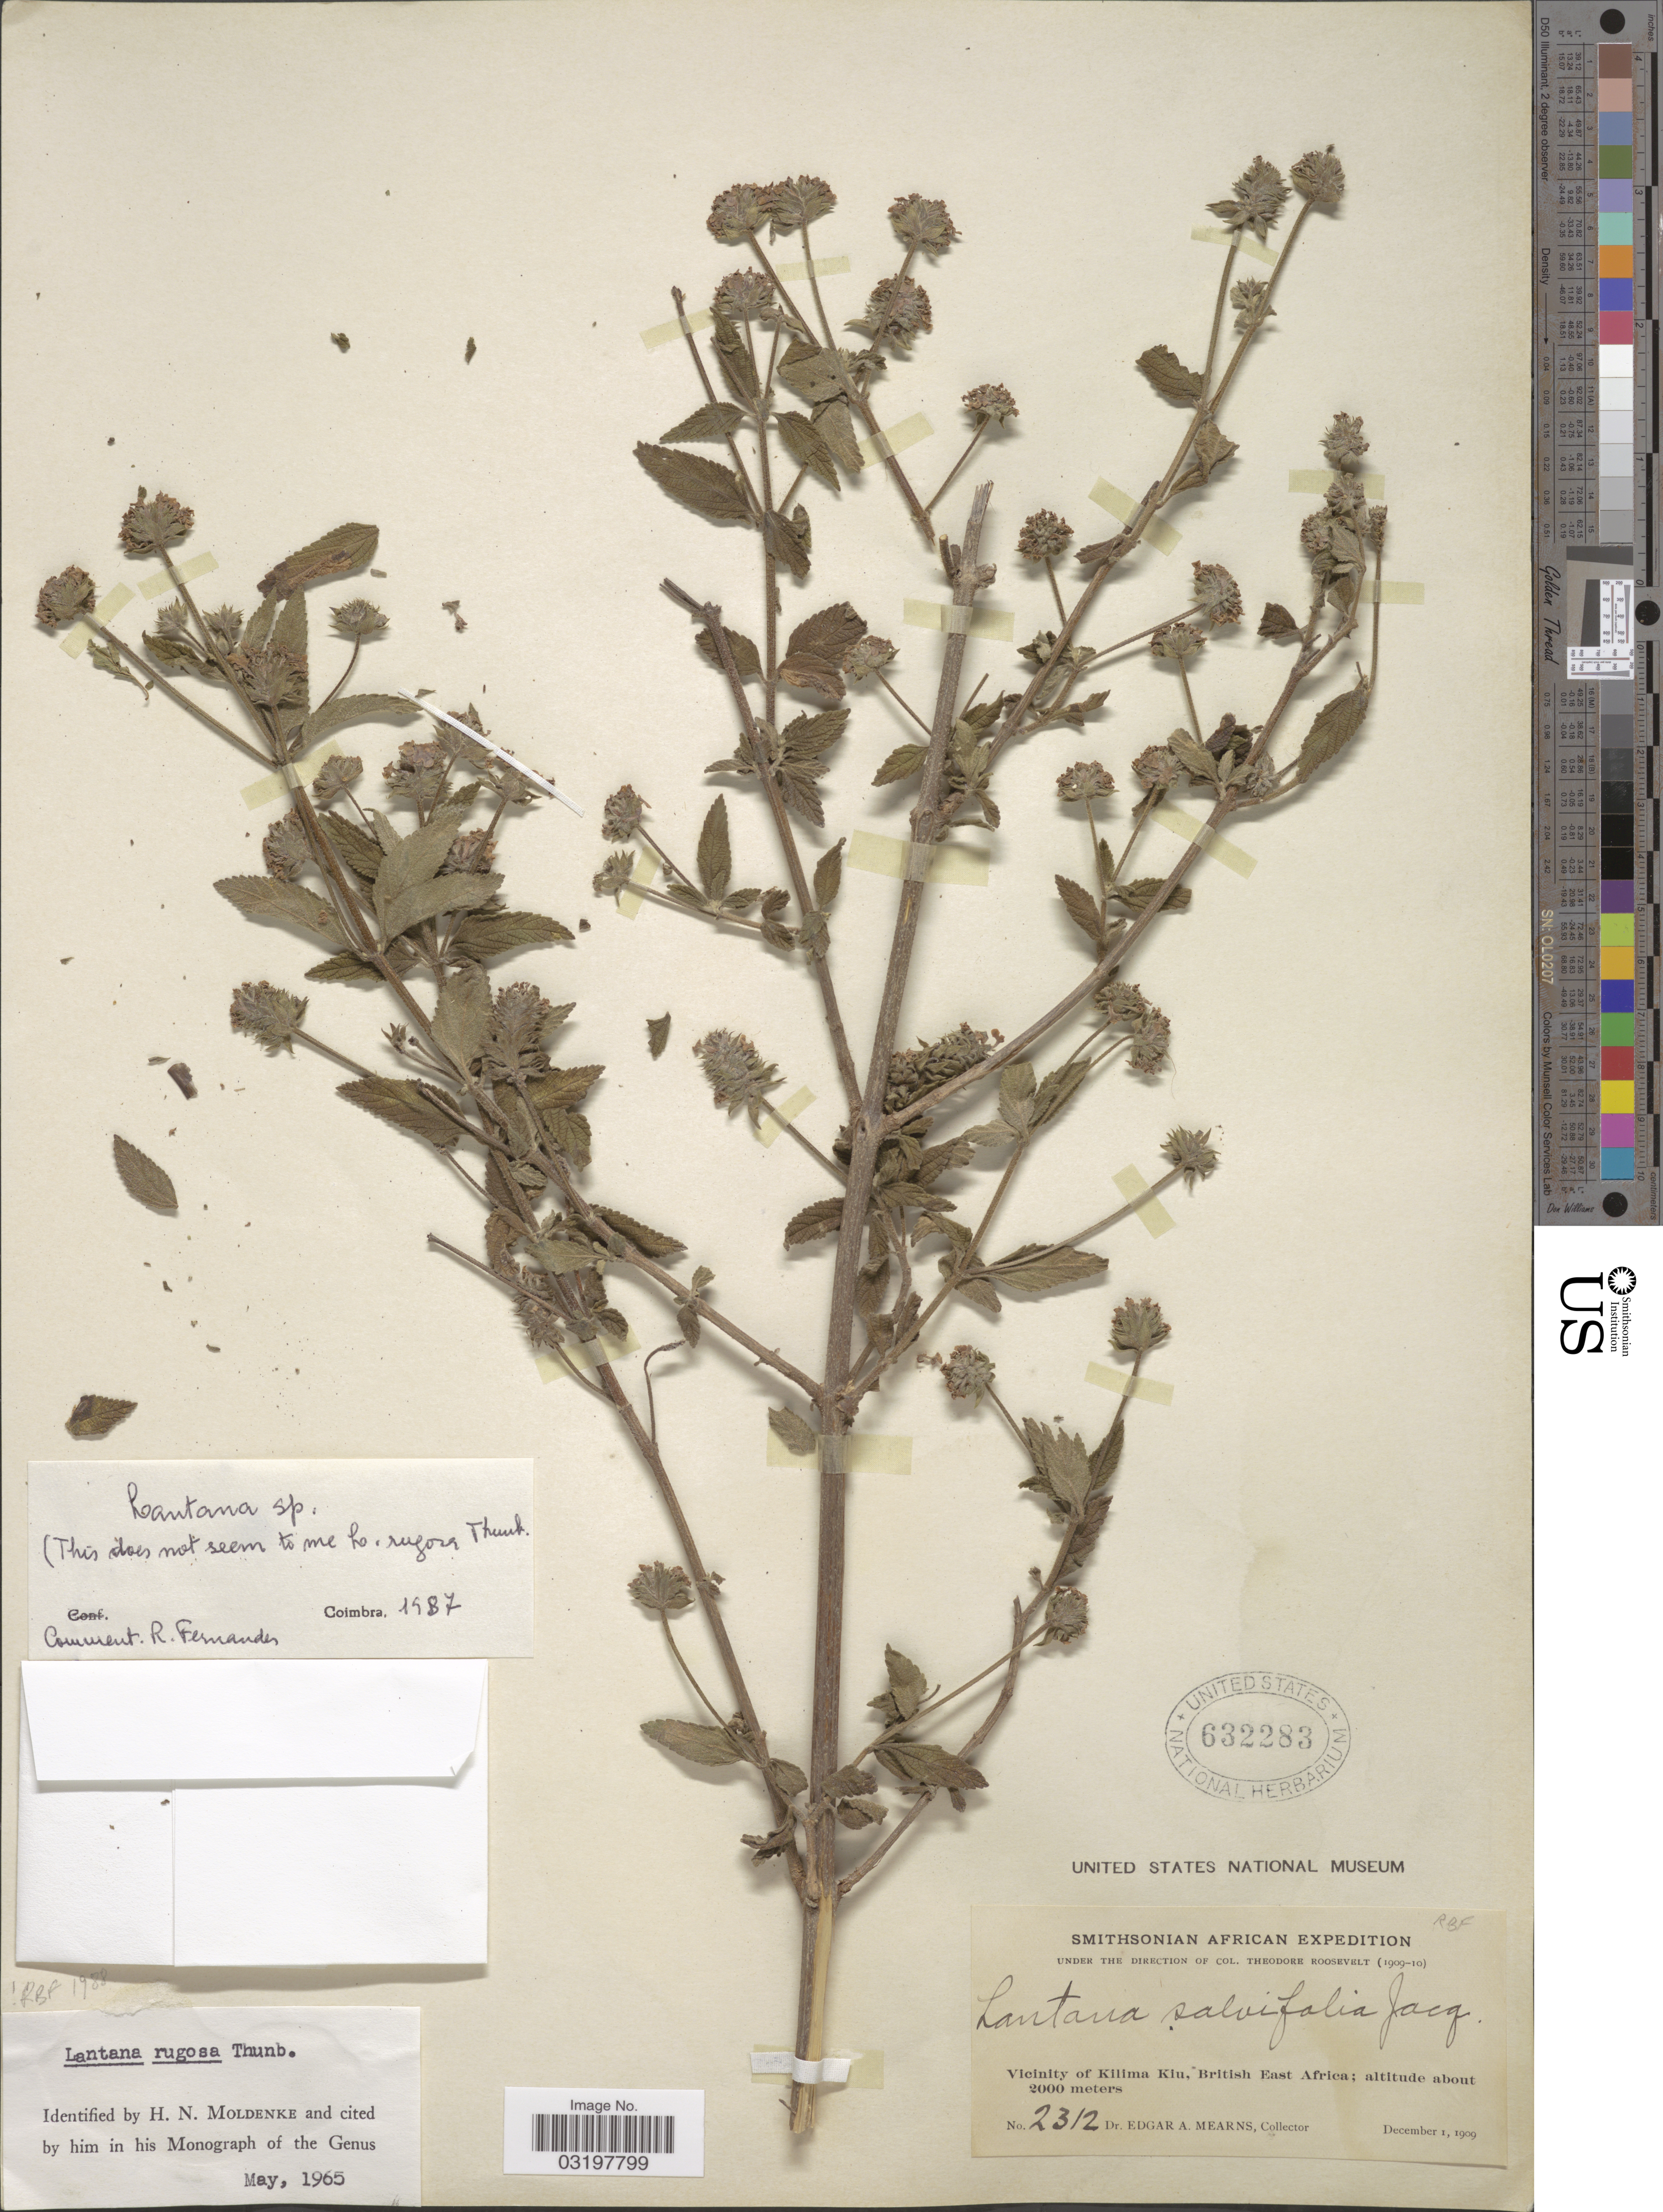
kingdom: Plantae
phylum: Tracheophyta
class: Magnoliopsida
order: Lamiales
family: Verbenaceae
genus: Lantana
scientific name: Lantana sp.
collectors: E. A. Mearns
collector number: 2312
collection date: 1909-12-01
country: Kenya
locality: Vicinity of Kilima Kiu, British East Africa.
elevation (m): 2000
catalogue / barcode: US 632283